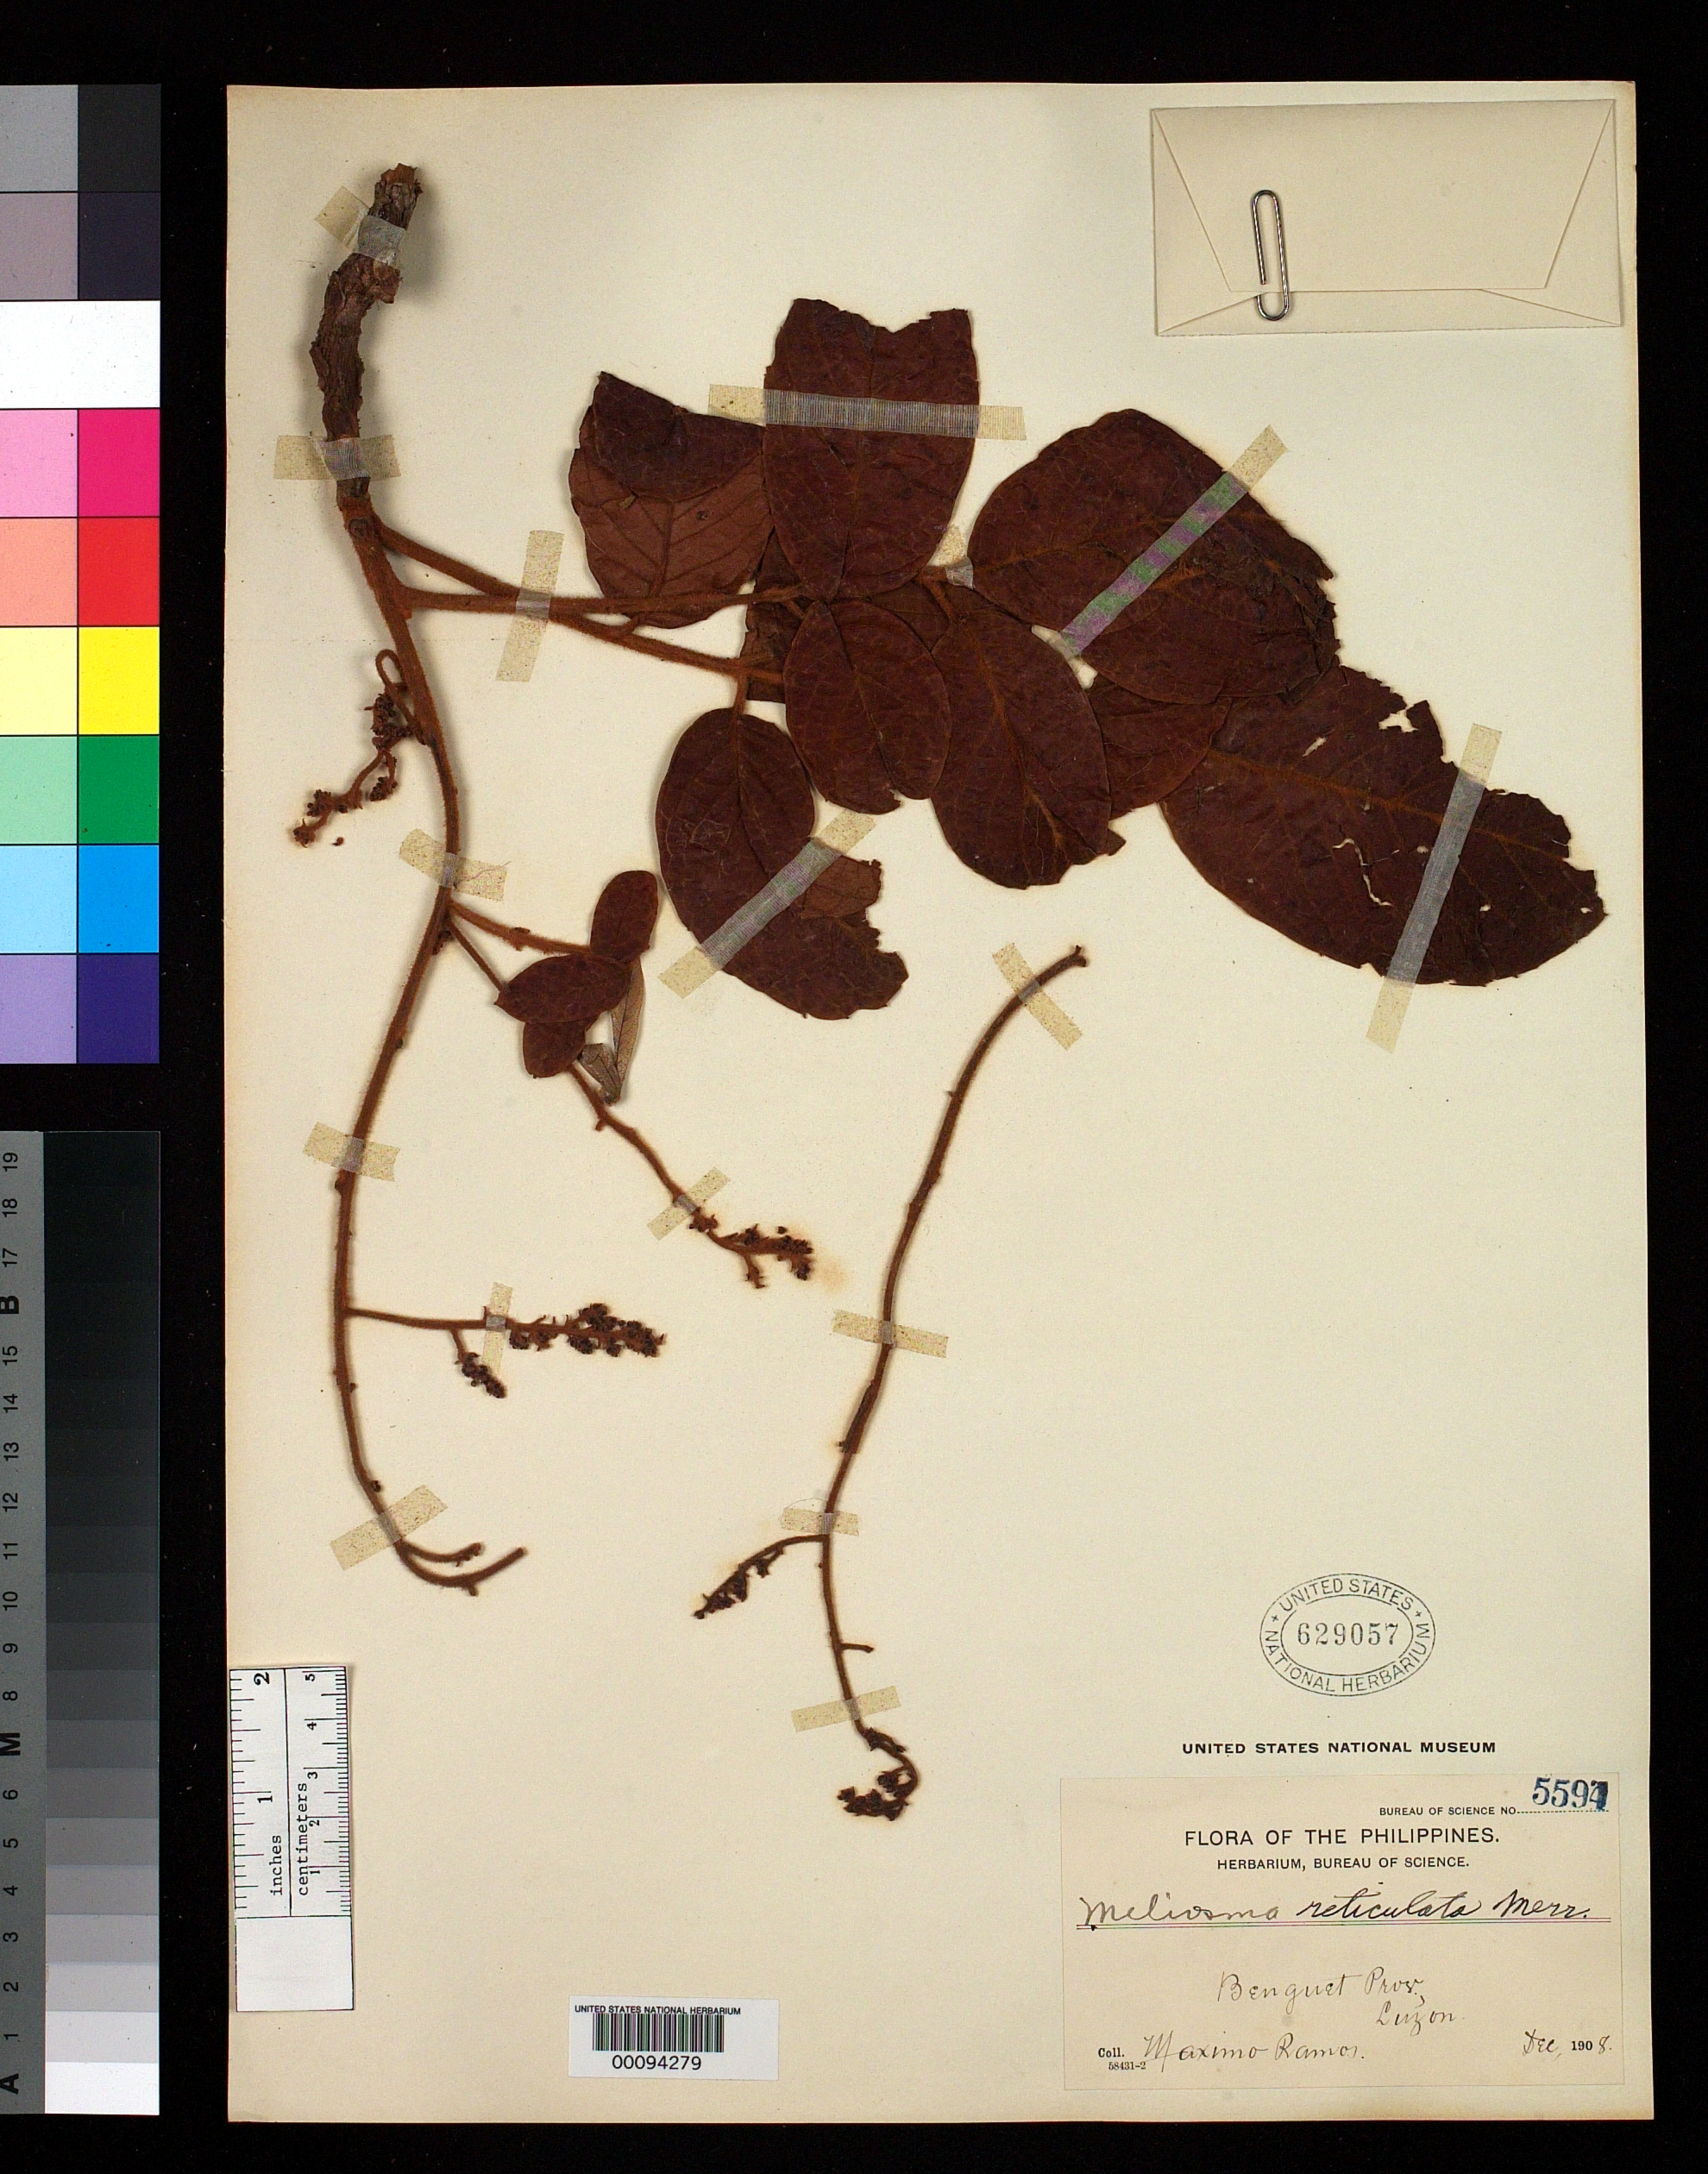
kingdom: Plantae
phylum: Tracheophyta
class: Magnoliopsida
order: Proteales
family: Sabiaceae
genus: Meliosma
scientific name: Meliosma reticulata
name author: Merr.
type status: Isotype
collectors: M. Ramos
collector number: Bur. Sci. 5594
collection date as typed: Dec 1908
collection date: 1908-12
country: Philippines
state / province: Cordillera (Administrative Region)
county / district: Benguet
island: Luzon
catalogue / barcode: US 629057